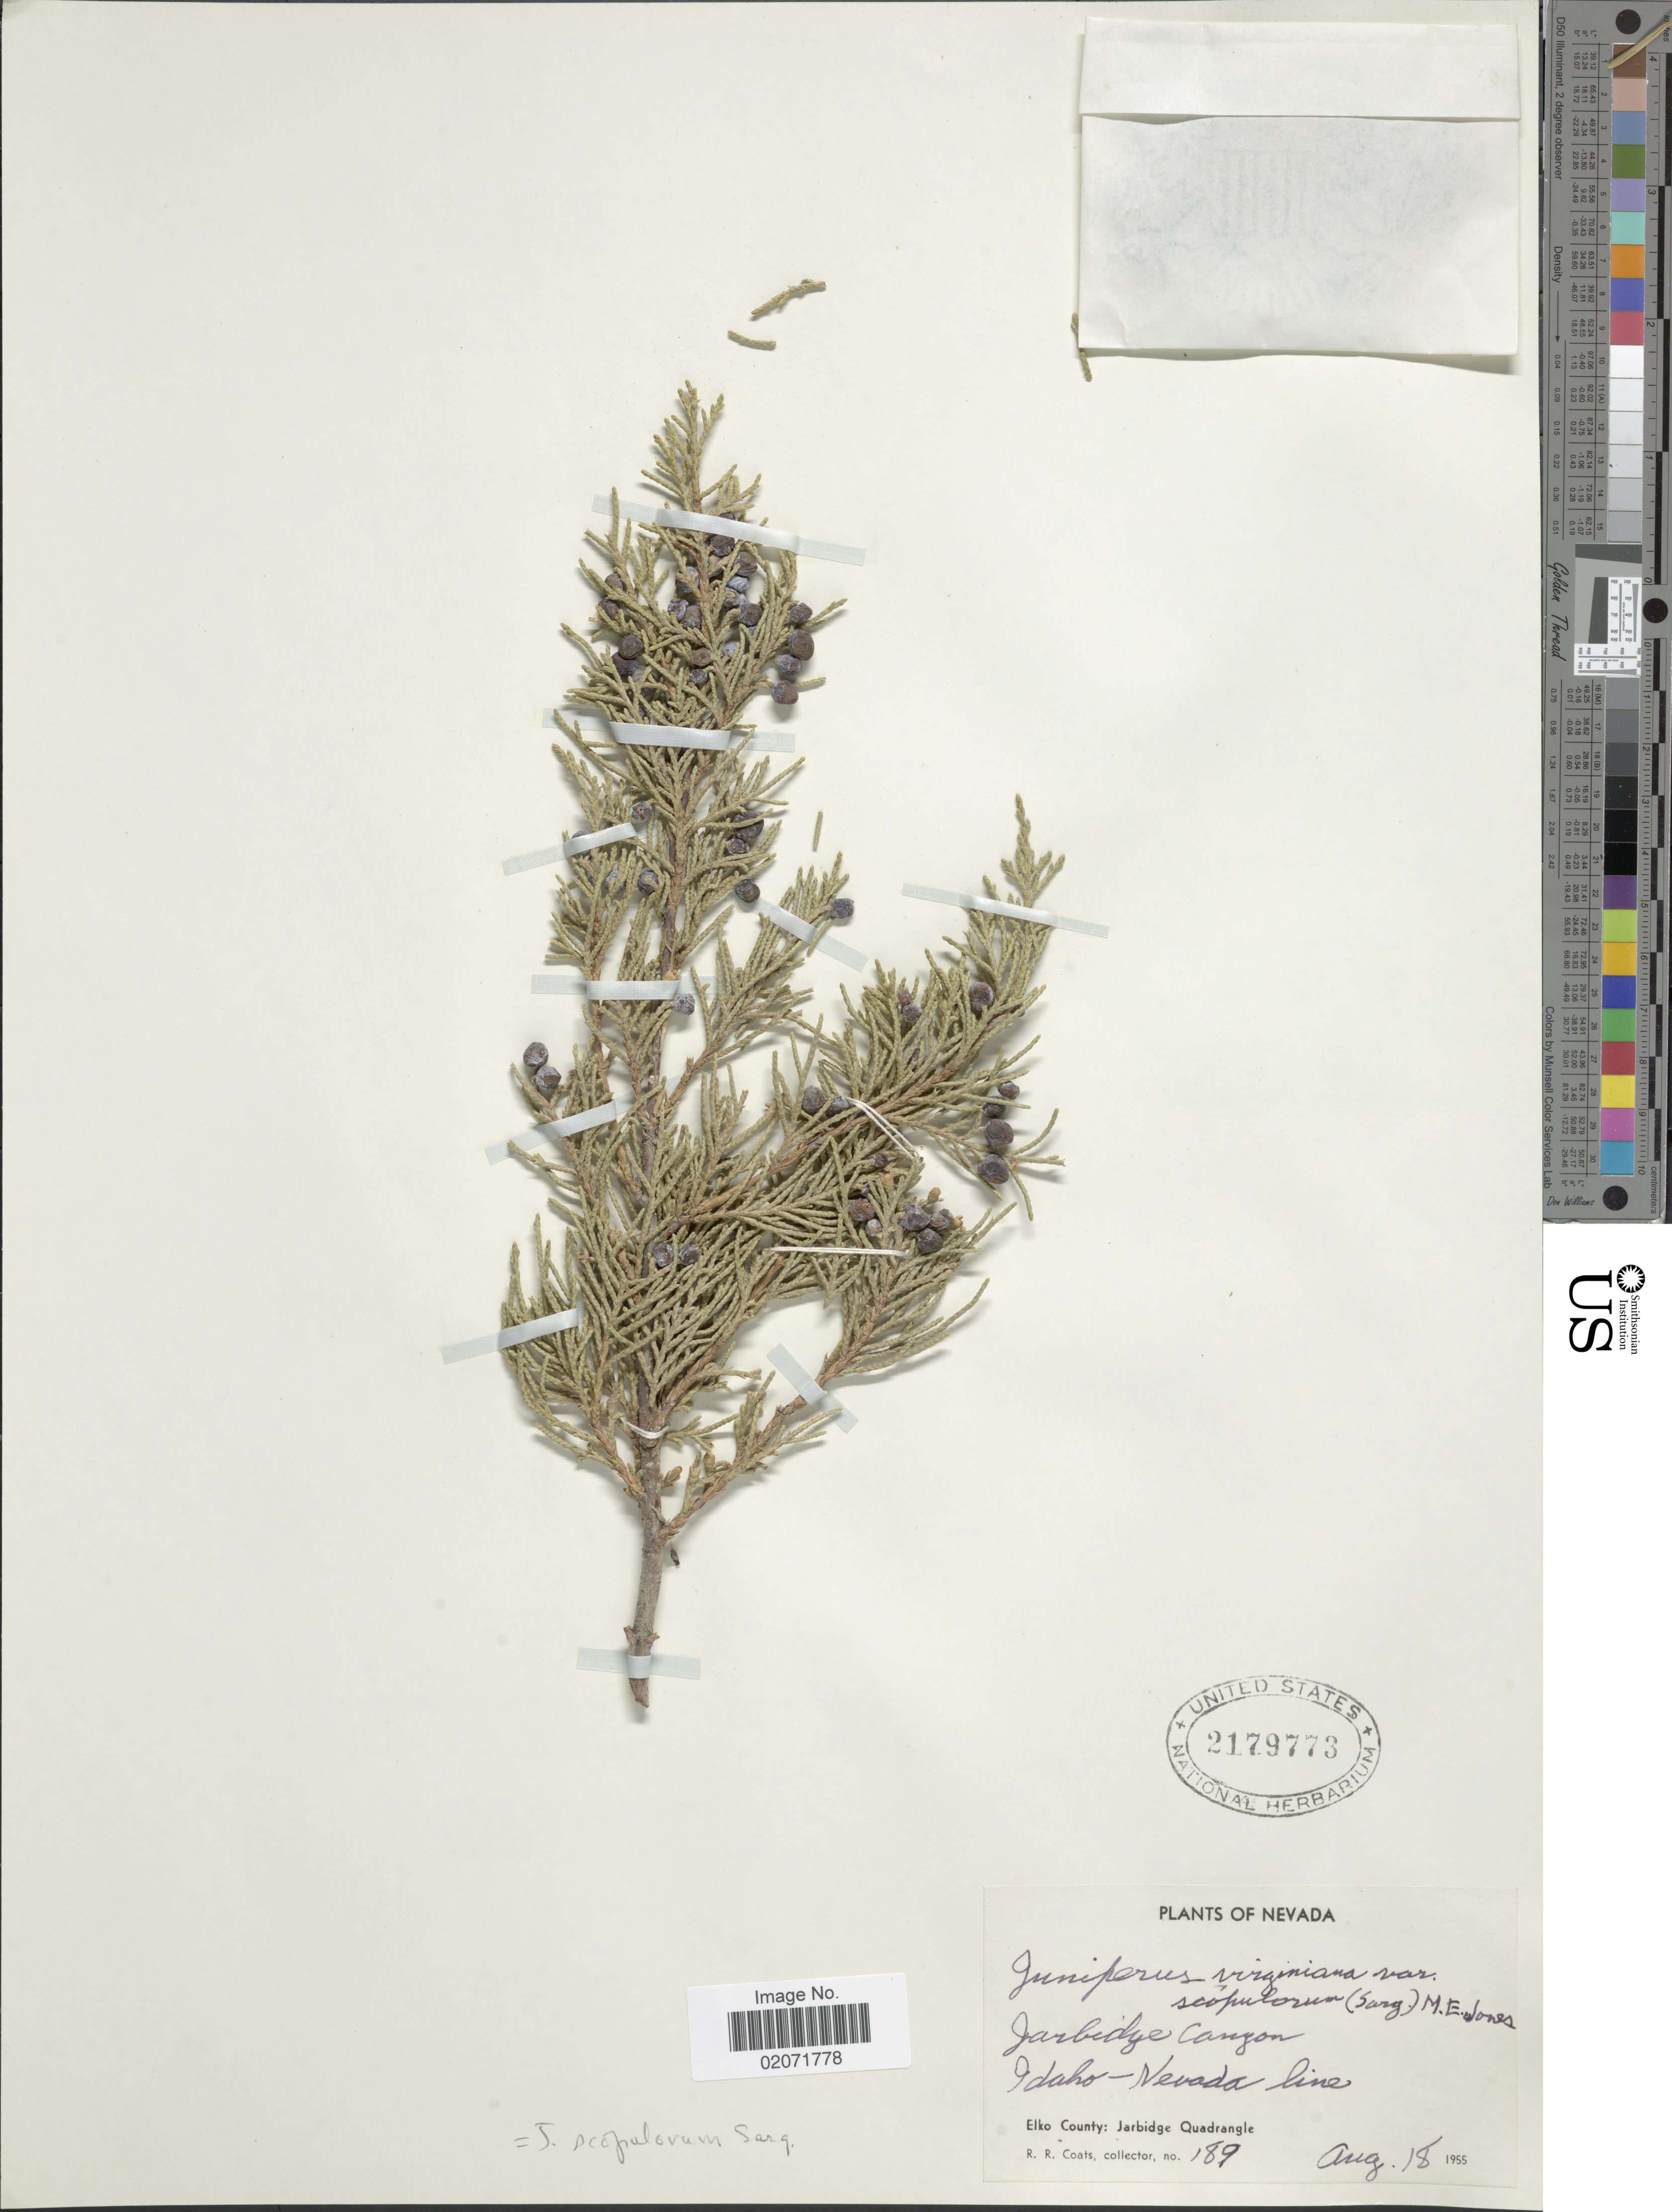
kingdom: Plantae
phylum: Tracheophyta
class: Pinopsida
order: Pinales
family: Cupressaceae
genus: Juniperus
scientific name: Juniperus scopulorum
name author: Sarg.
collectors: R. Coats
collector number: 189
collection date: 1955-08-18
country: United States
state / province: Nevada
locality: Jarbidge Canyon, Idaho-Nevada line, Elko County: Jarbridge Quadrangle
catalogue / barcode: US 2179773